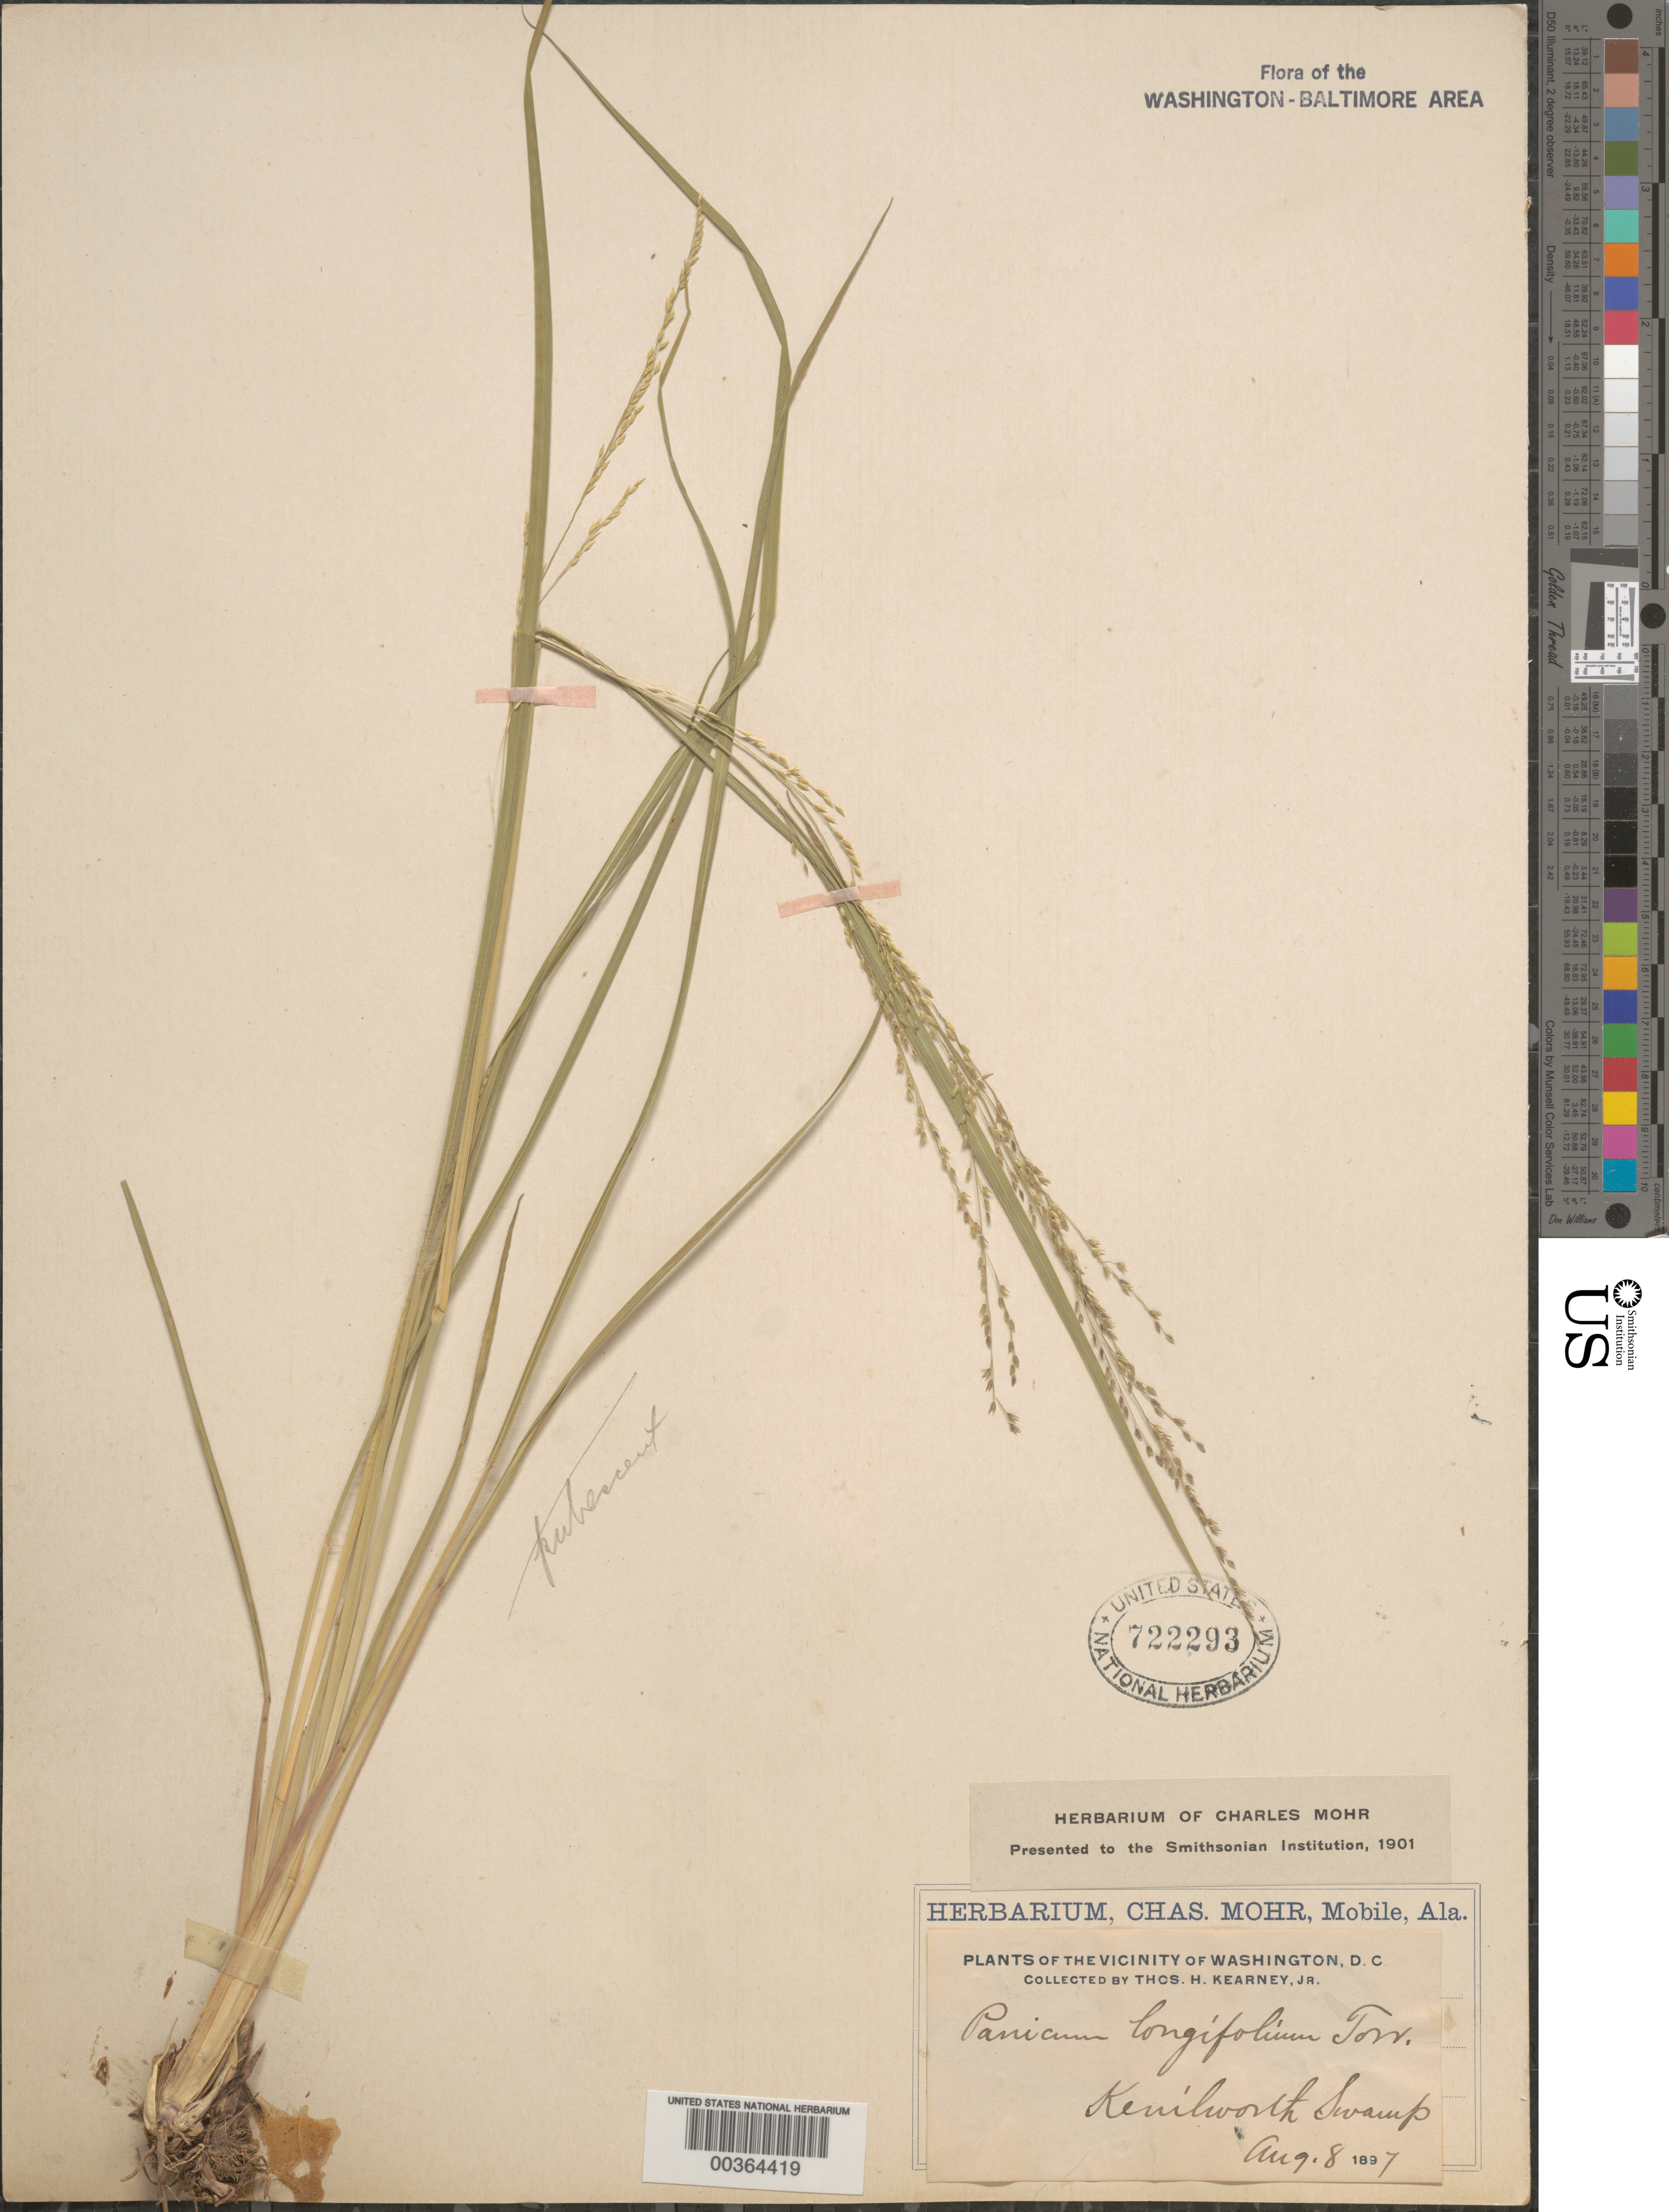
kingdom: Plantae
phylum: Tracheophyta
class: Liliopsida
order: Poales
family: Poaceae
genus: Coleataenia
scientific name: Coleataenia rigidula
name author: (Bosc ex Nees) LeBlond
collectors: T. H. Kearney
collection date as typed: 08 Aug 1897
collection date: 1897-08-08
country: United States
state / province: District of Columbia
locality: Kenilworth swamp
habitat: Swamp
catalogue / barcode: US 722293